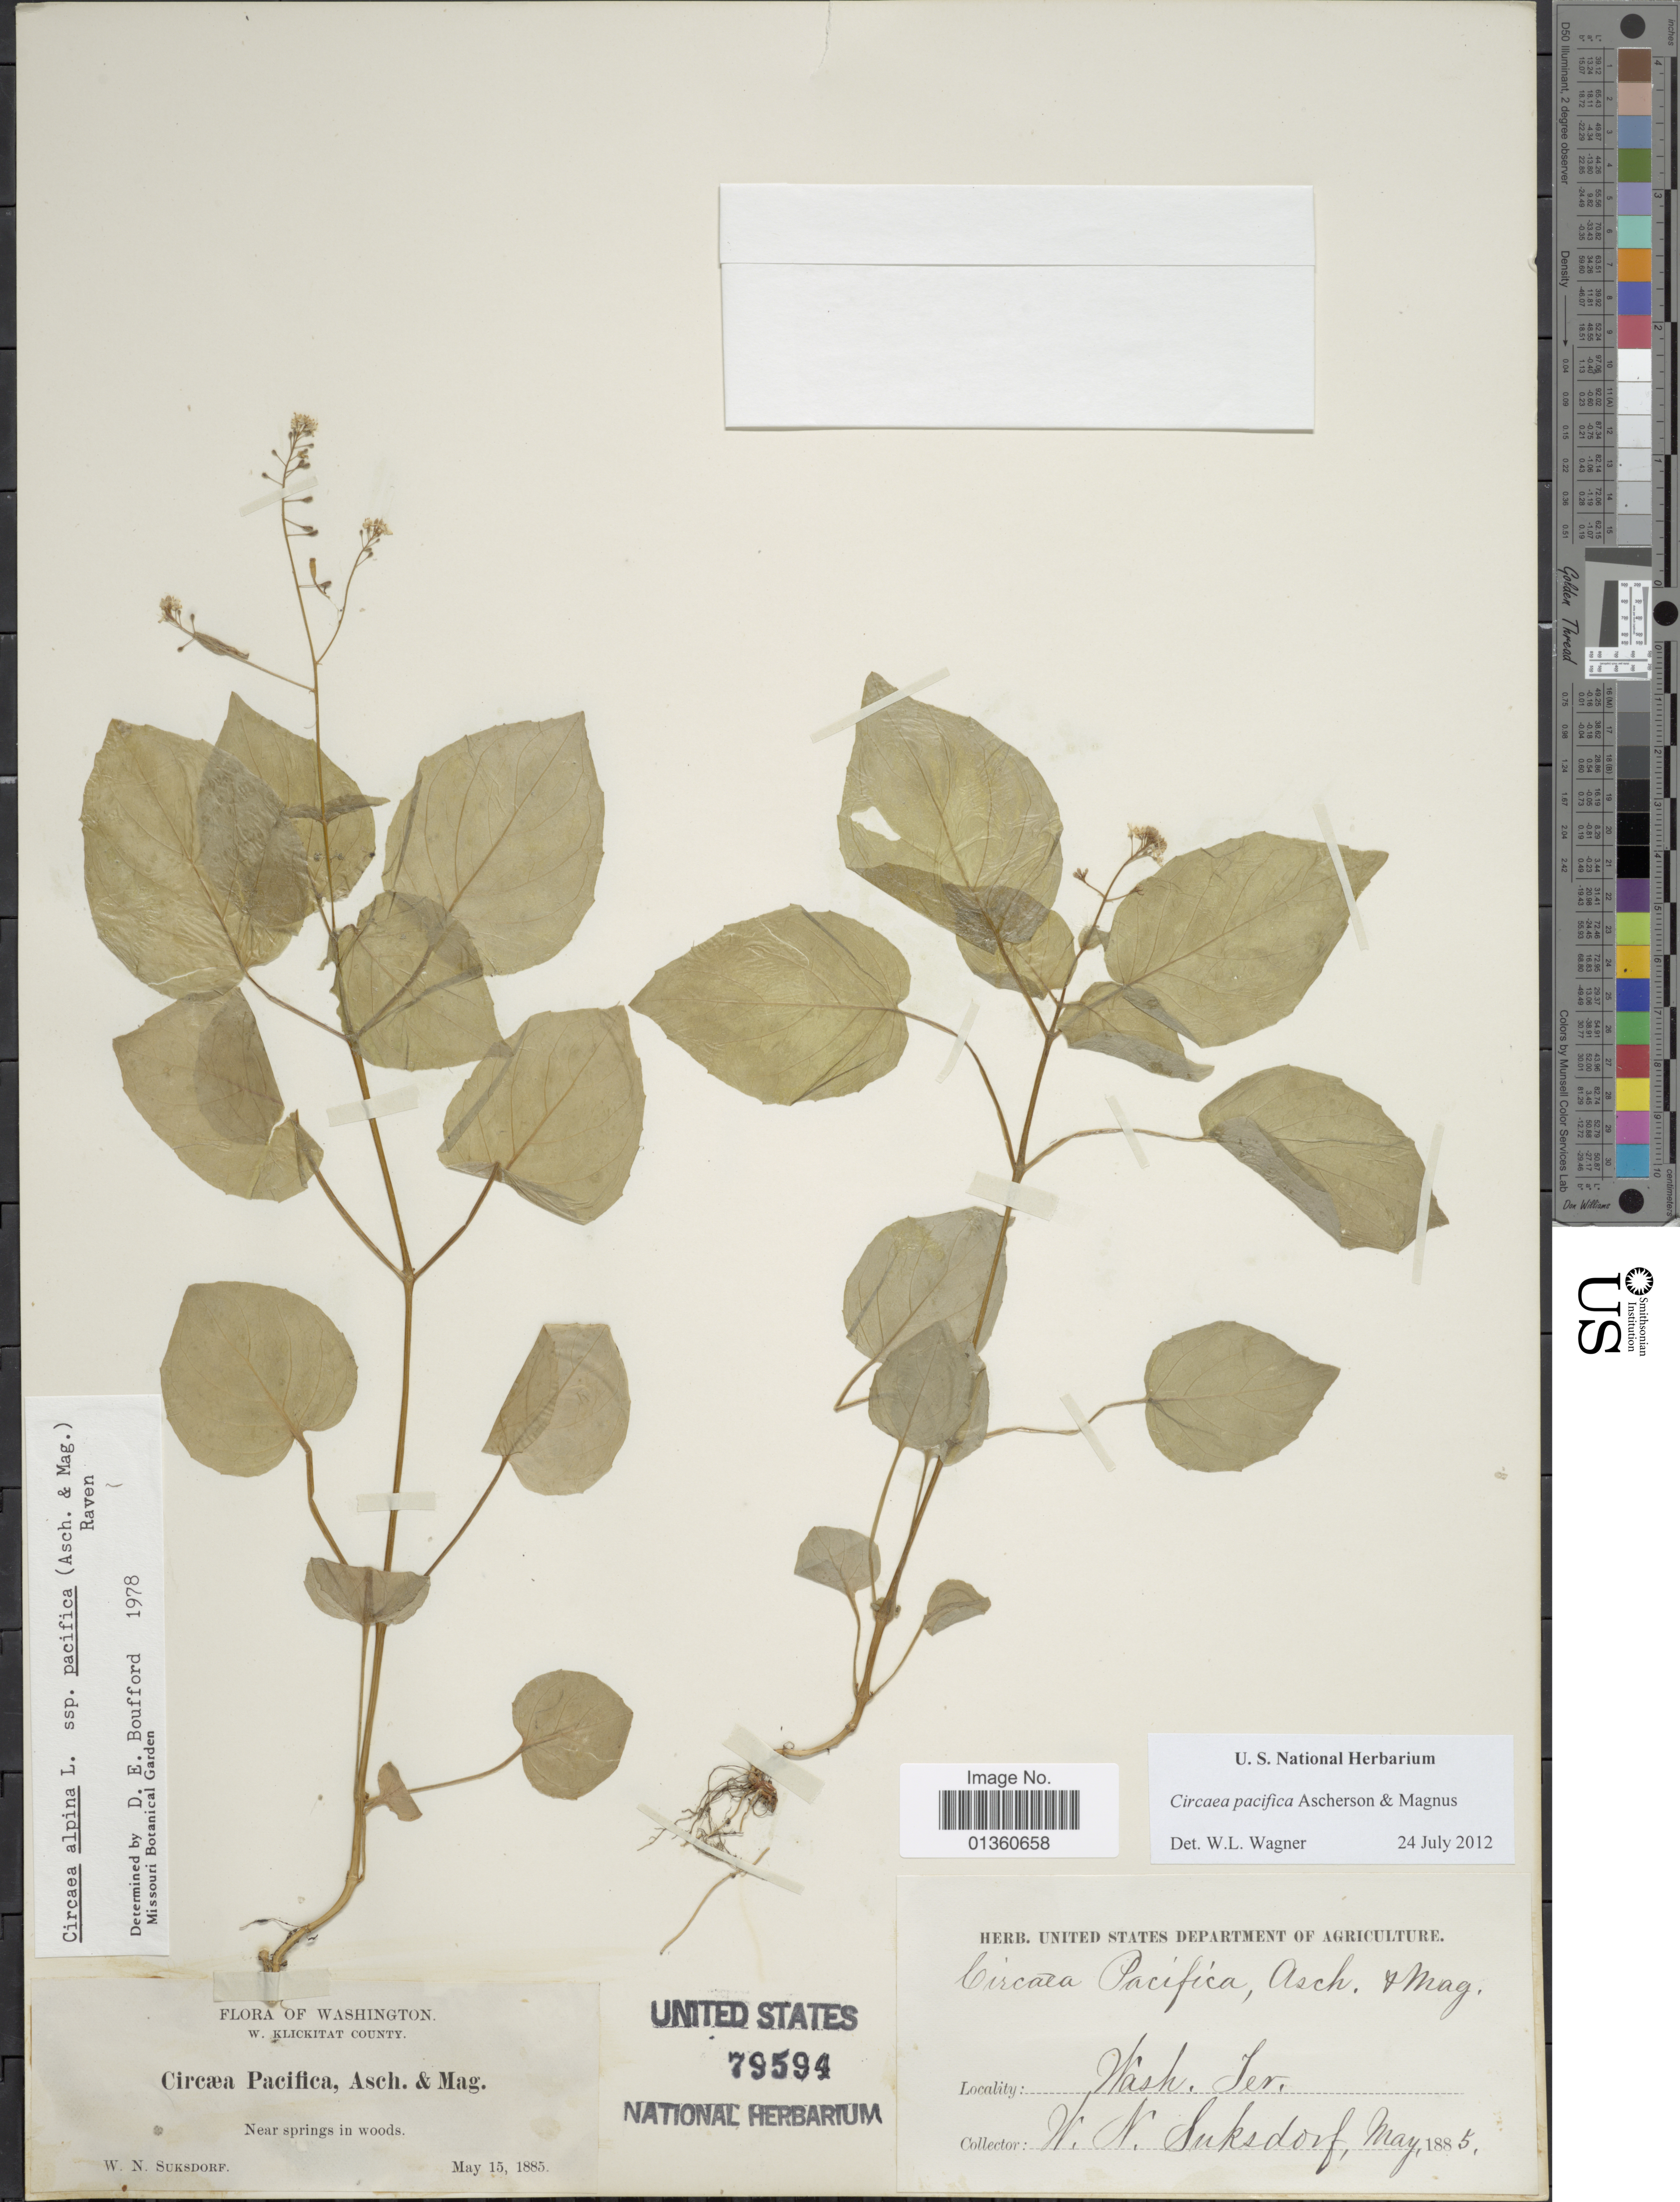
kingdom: Plantae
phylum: Tracheophyta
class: Magnoliopsida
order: Myrtales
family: Onagraceae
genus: Circaea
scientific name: Circaea pacifica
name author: Asch. & Magnus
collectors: W. N. Suksdorf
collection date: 1885-05-15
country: United States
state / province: Washington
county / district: Klickitat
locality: W. Klickitat County. Near springs in woods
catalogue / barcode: US 79594